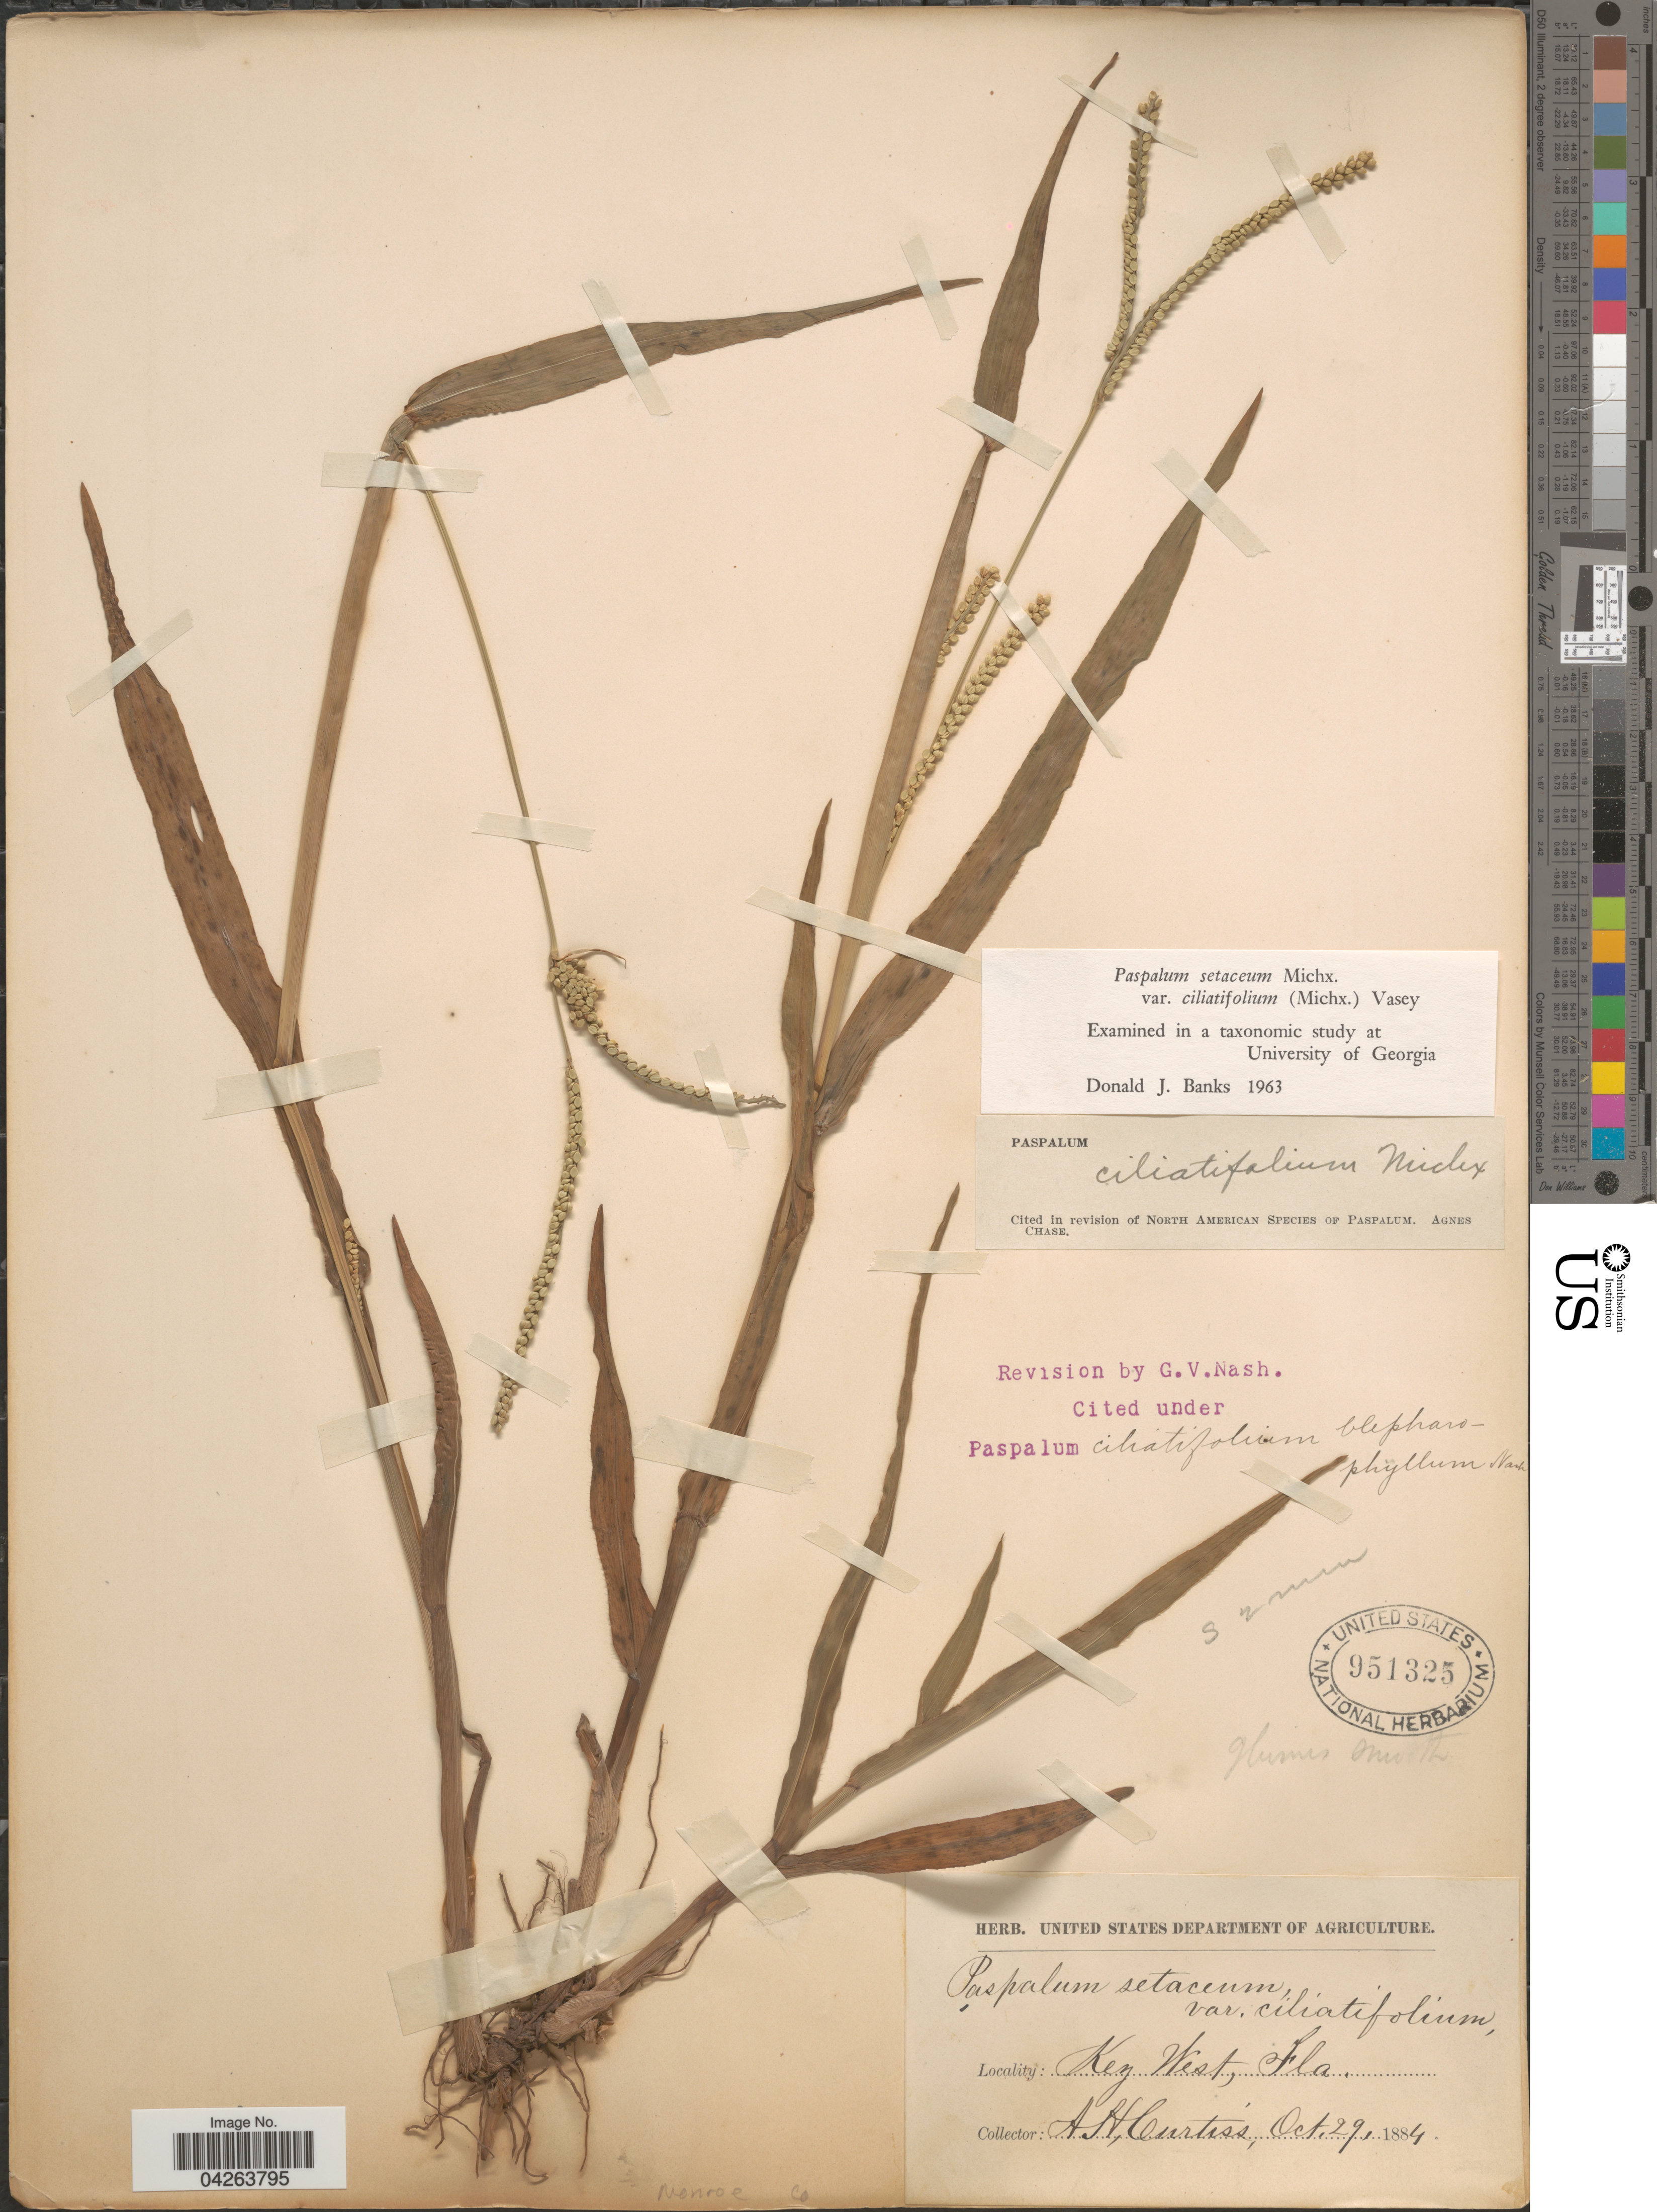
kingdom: Plantae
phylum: Tracheophyta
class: Liliopsida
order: Poales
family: Poaceae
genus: Paspalum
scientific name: Paspalum setaceum var. ciliatifolium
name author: (Michx.) Vasey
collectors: A. H. Curtiss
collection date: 1884-10-29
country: United States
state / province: Florida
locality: Key West. Monroe Co.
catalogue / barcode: US 951325